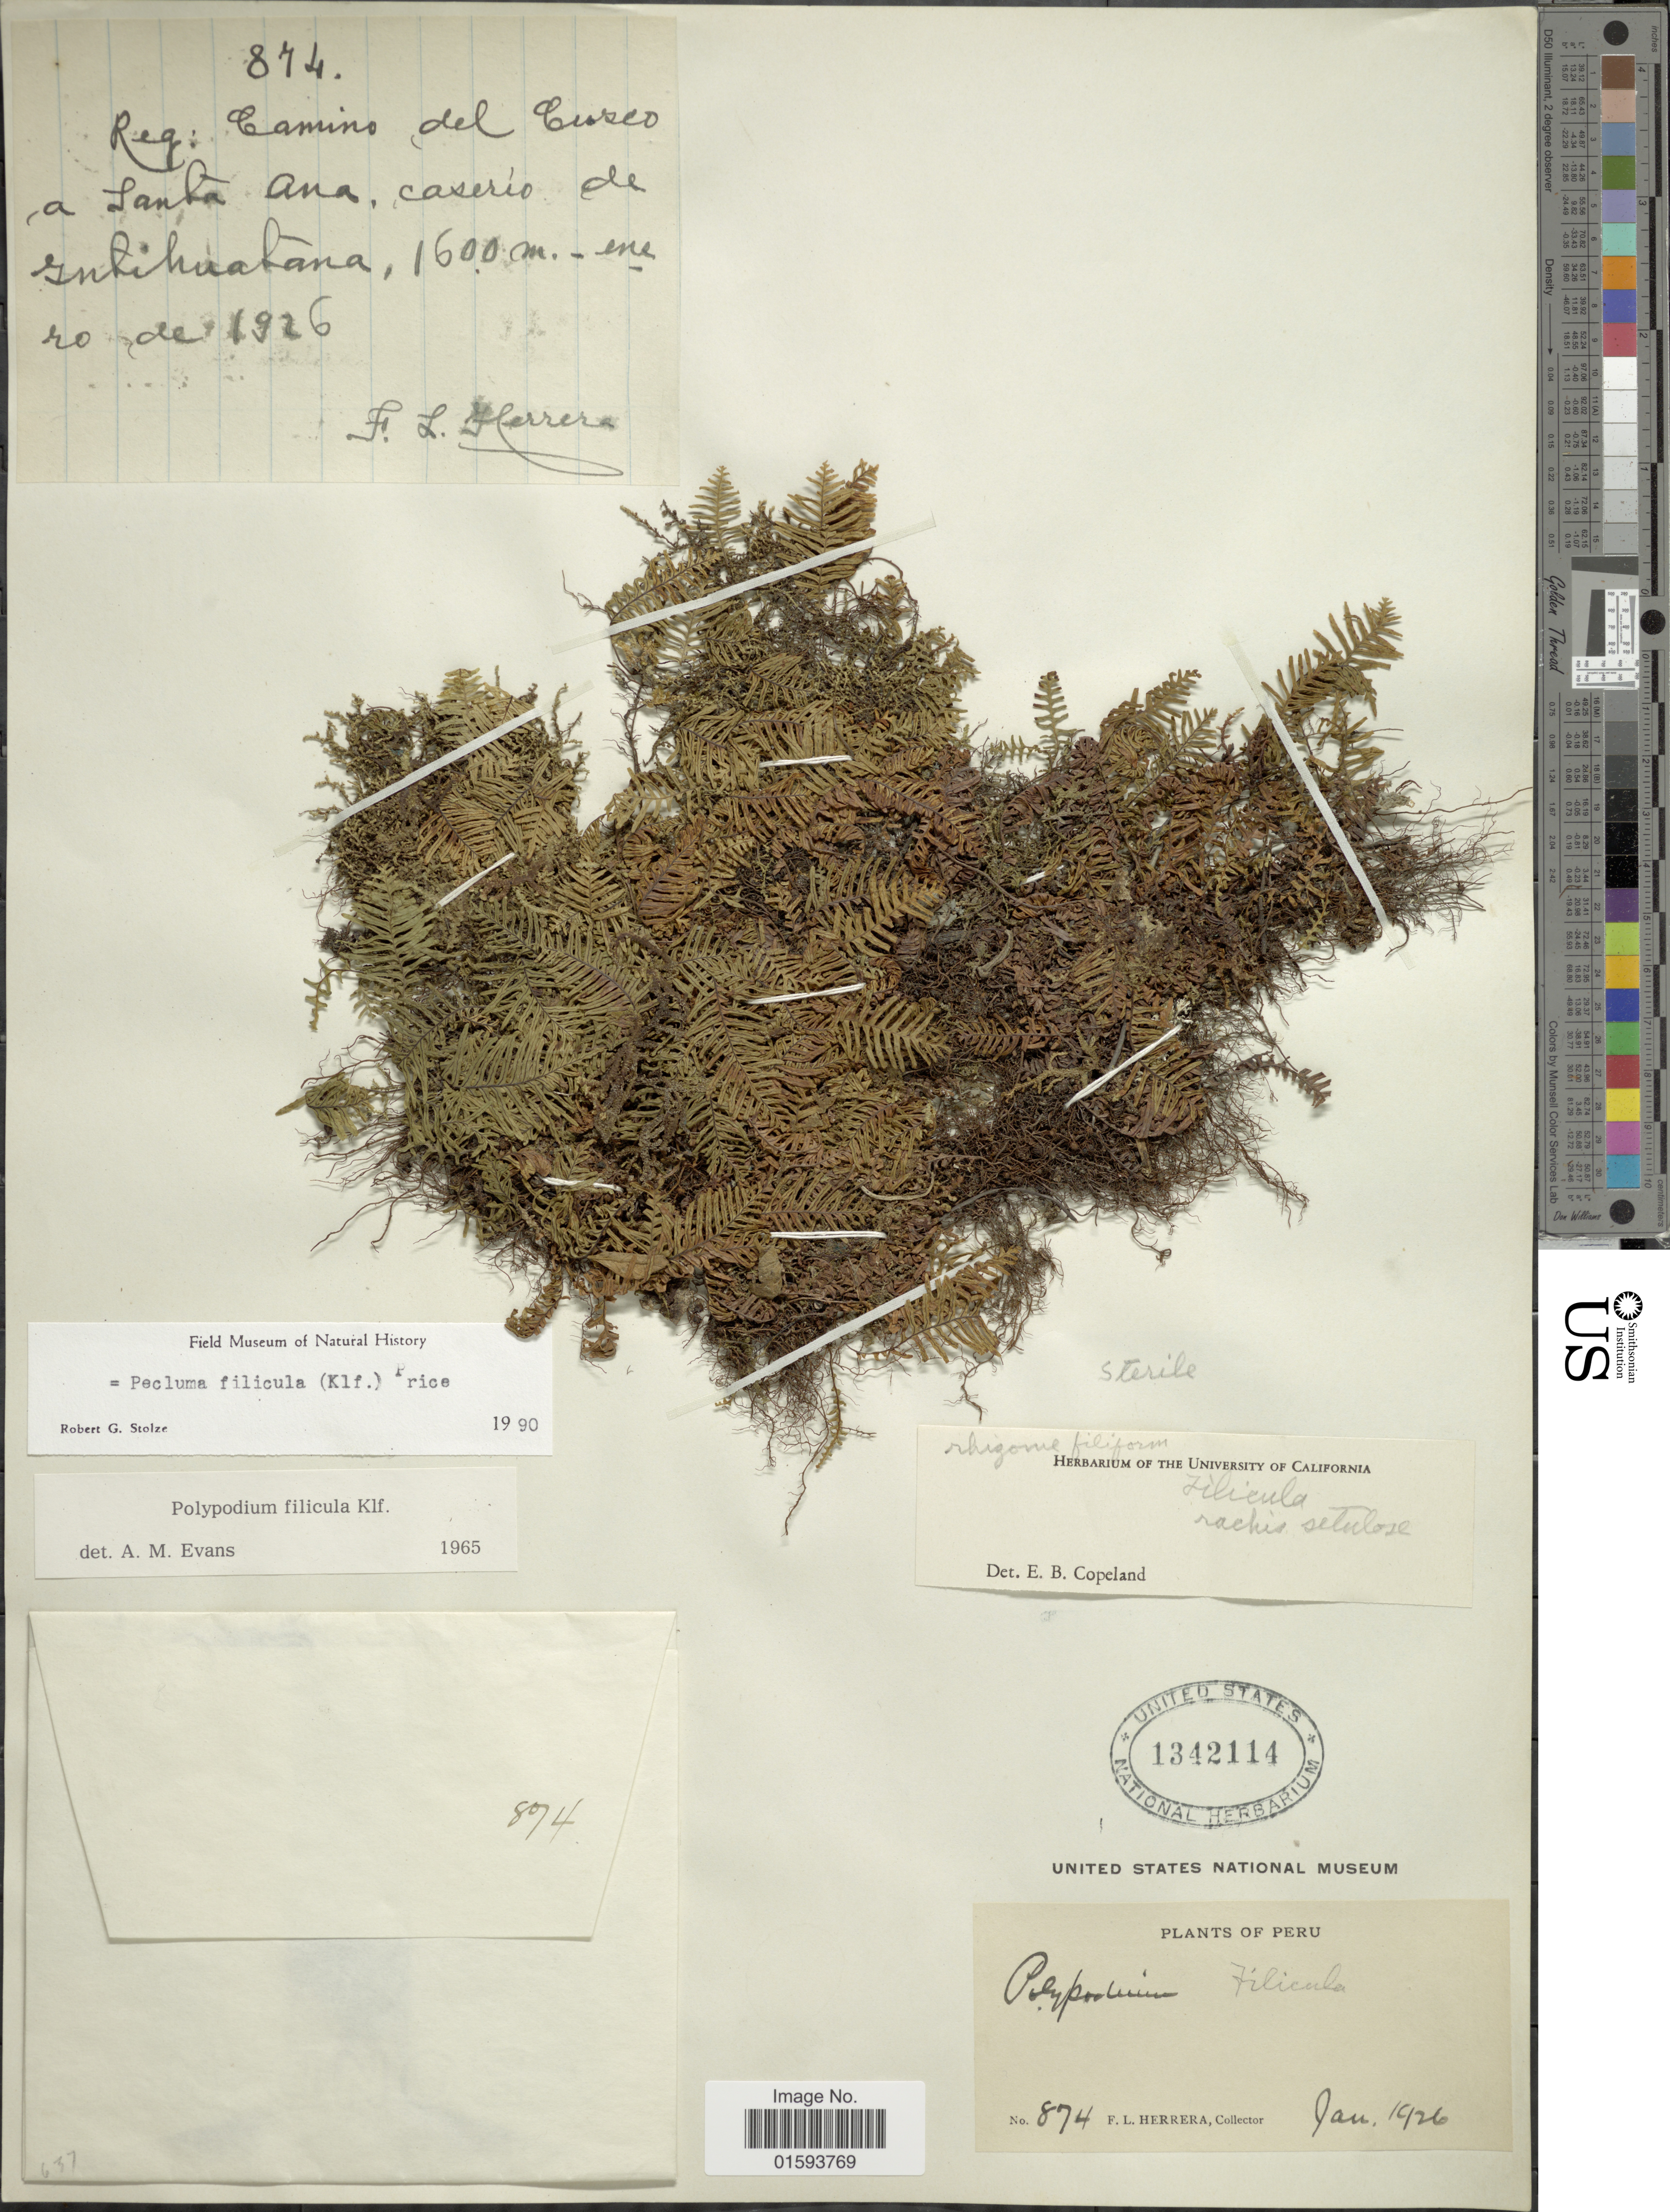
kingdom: Plantae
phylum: Tracheophyta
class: Polypodiopsida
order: Polypodiales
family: Polypodiaceae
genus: Pecluma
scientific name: Pecluma filicula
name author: (Kaulf.) M.G. Price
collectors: F. L. Herrera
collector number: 874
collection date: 1926-01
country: Peru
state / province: Cusco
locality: Camino del Cusco, a Santa Ana, caserio de Intihuatana.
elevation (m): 1600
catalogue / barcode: US 1342114